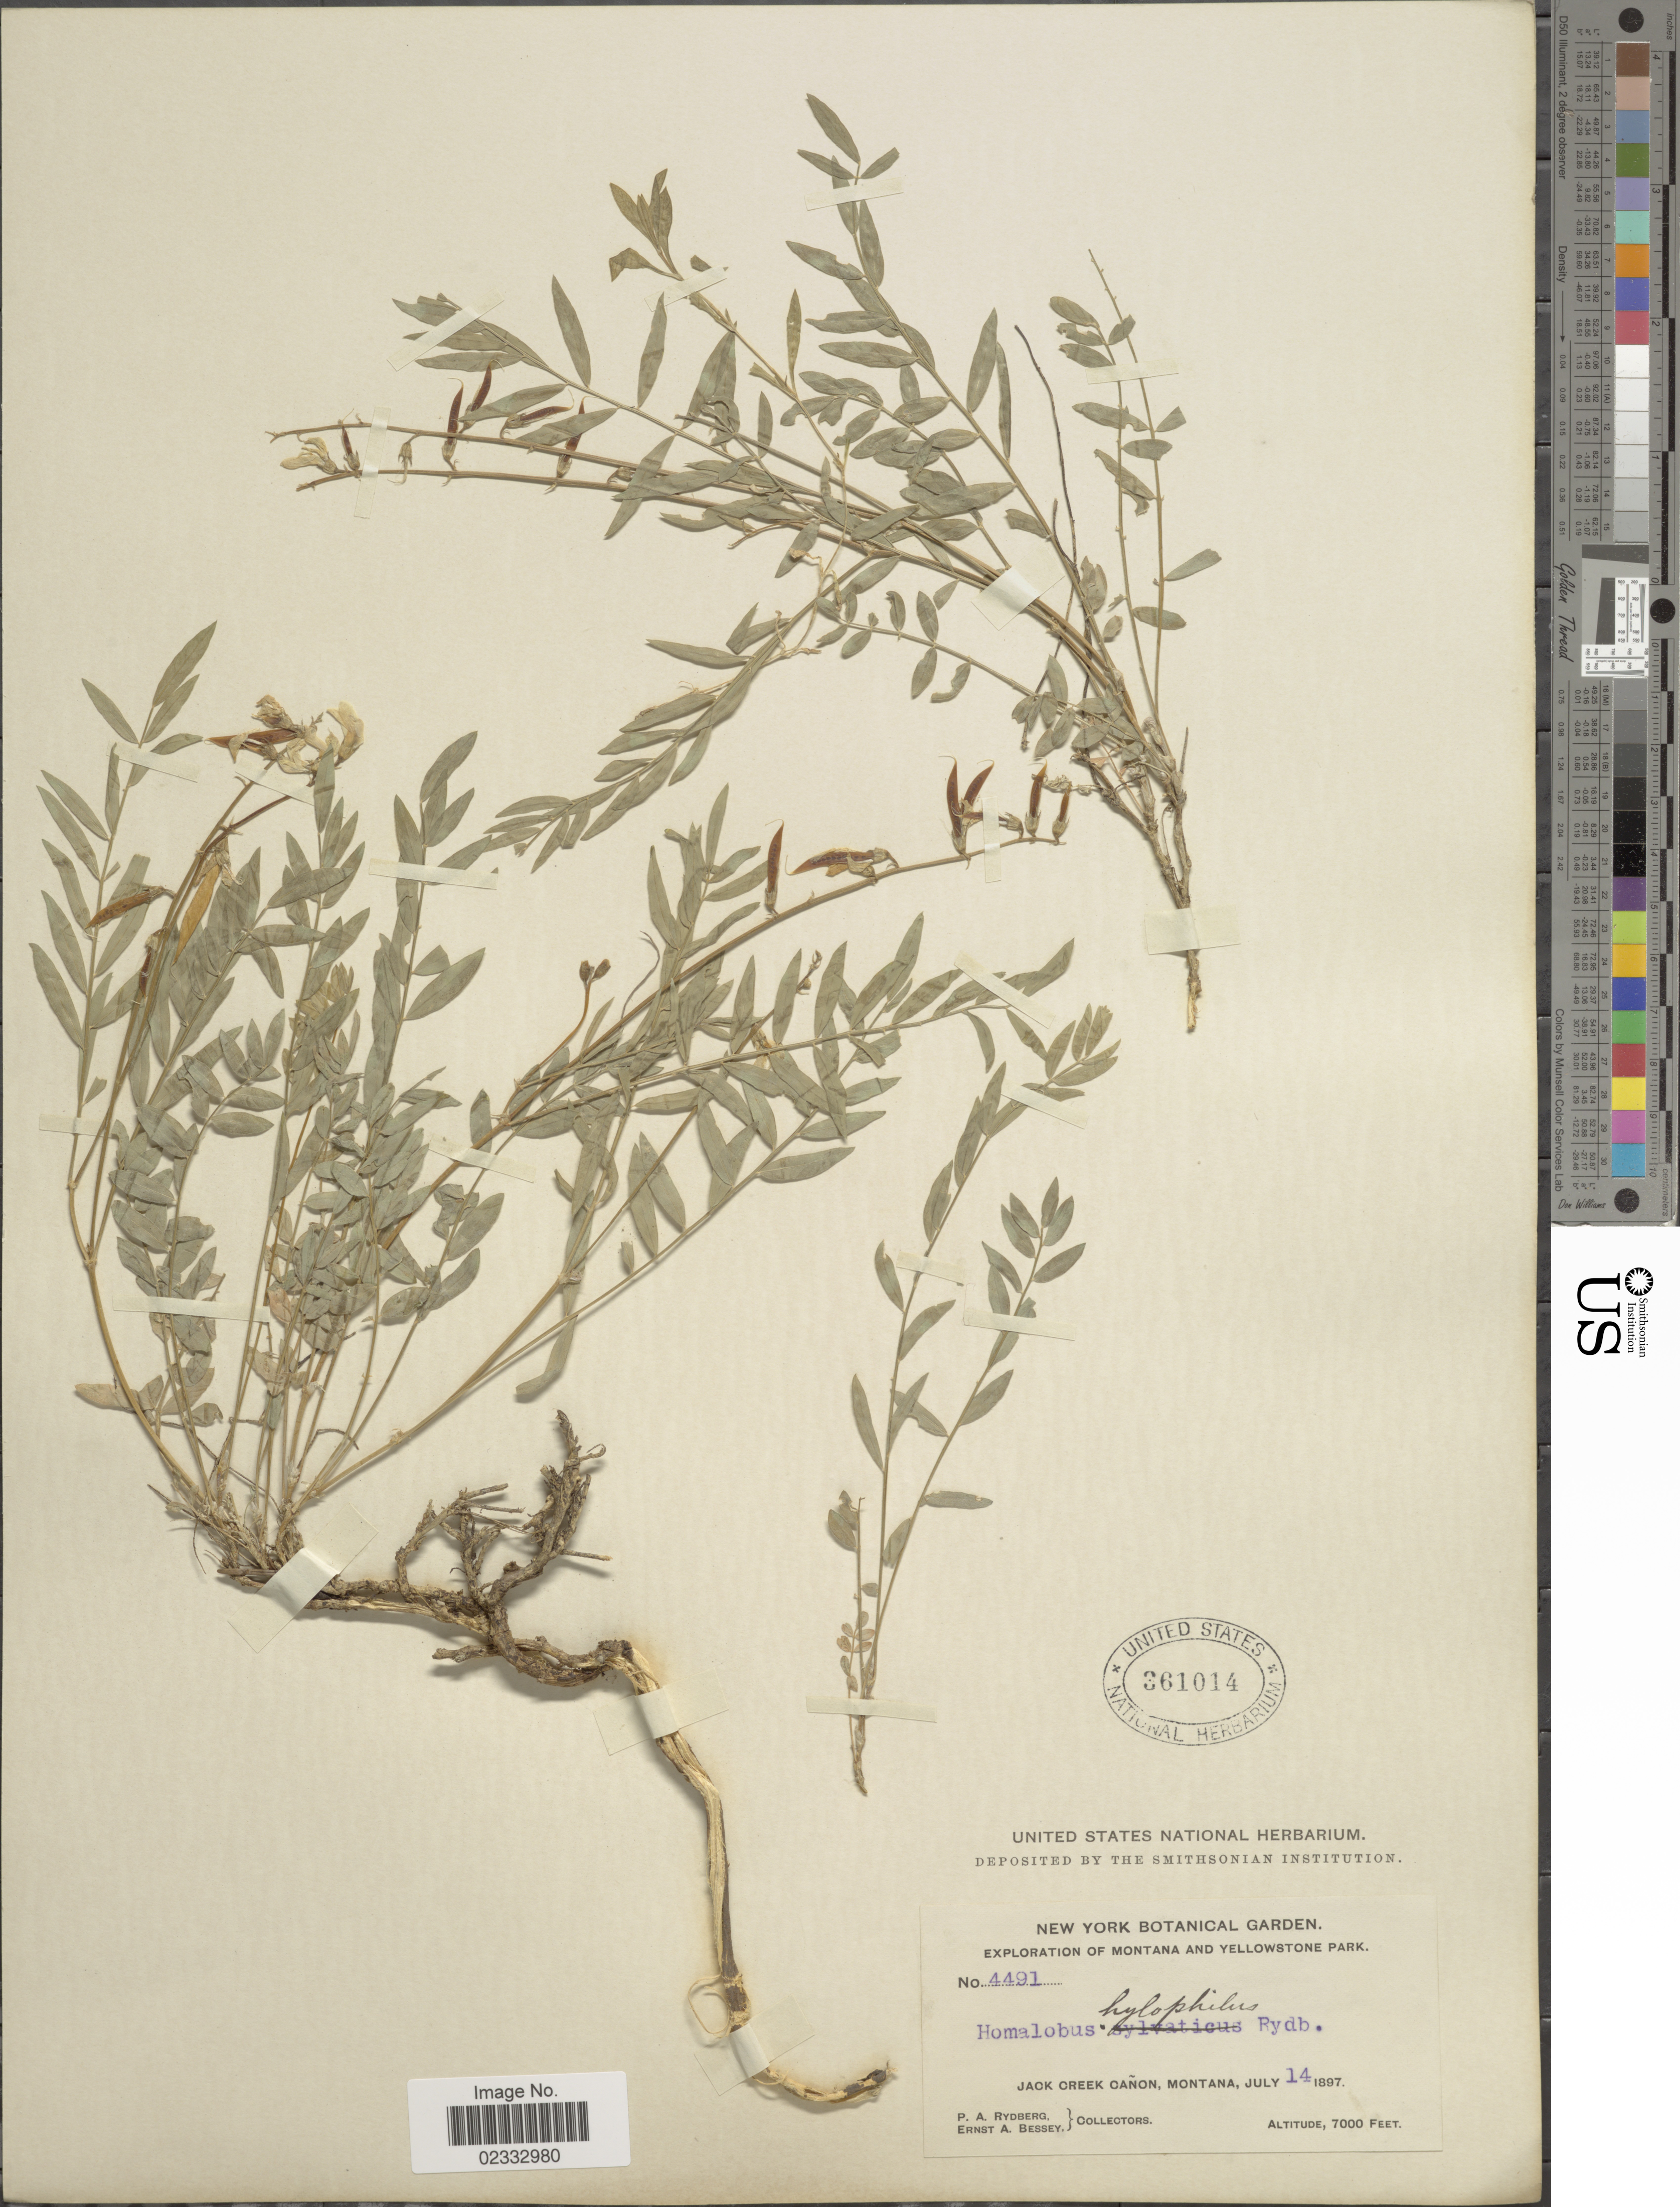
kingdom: Plantae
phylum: Tracheophyta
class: Magnoliopsida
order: Fabales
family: Fabaceae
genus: Astragalus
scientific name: Astragalus miser var. hylophilus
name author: (Rydb.) Barneby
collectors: P. A. Rydberg & E. A. Bessey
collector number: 4491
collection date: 1897-07-14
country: United States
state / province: Montana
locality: Jack Creek Canon, Yellowstone Park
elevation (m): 2134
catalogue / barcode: US 361014